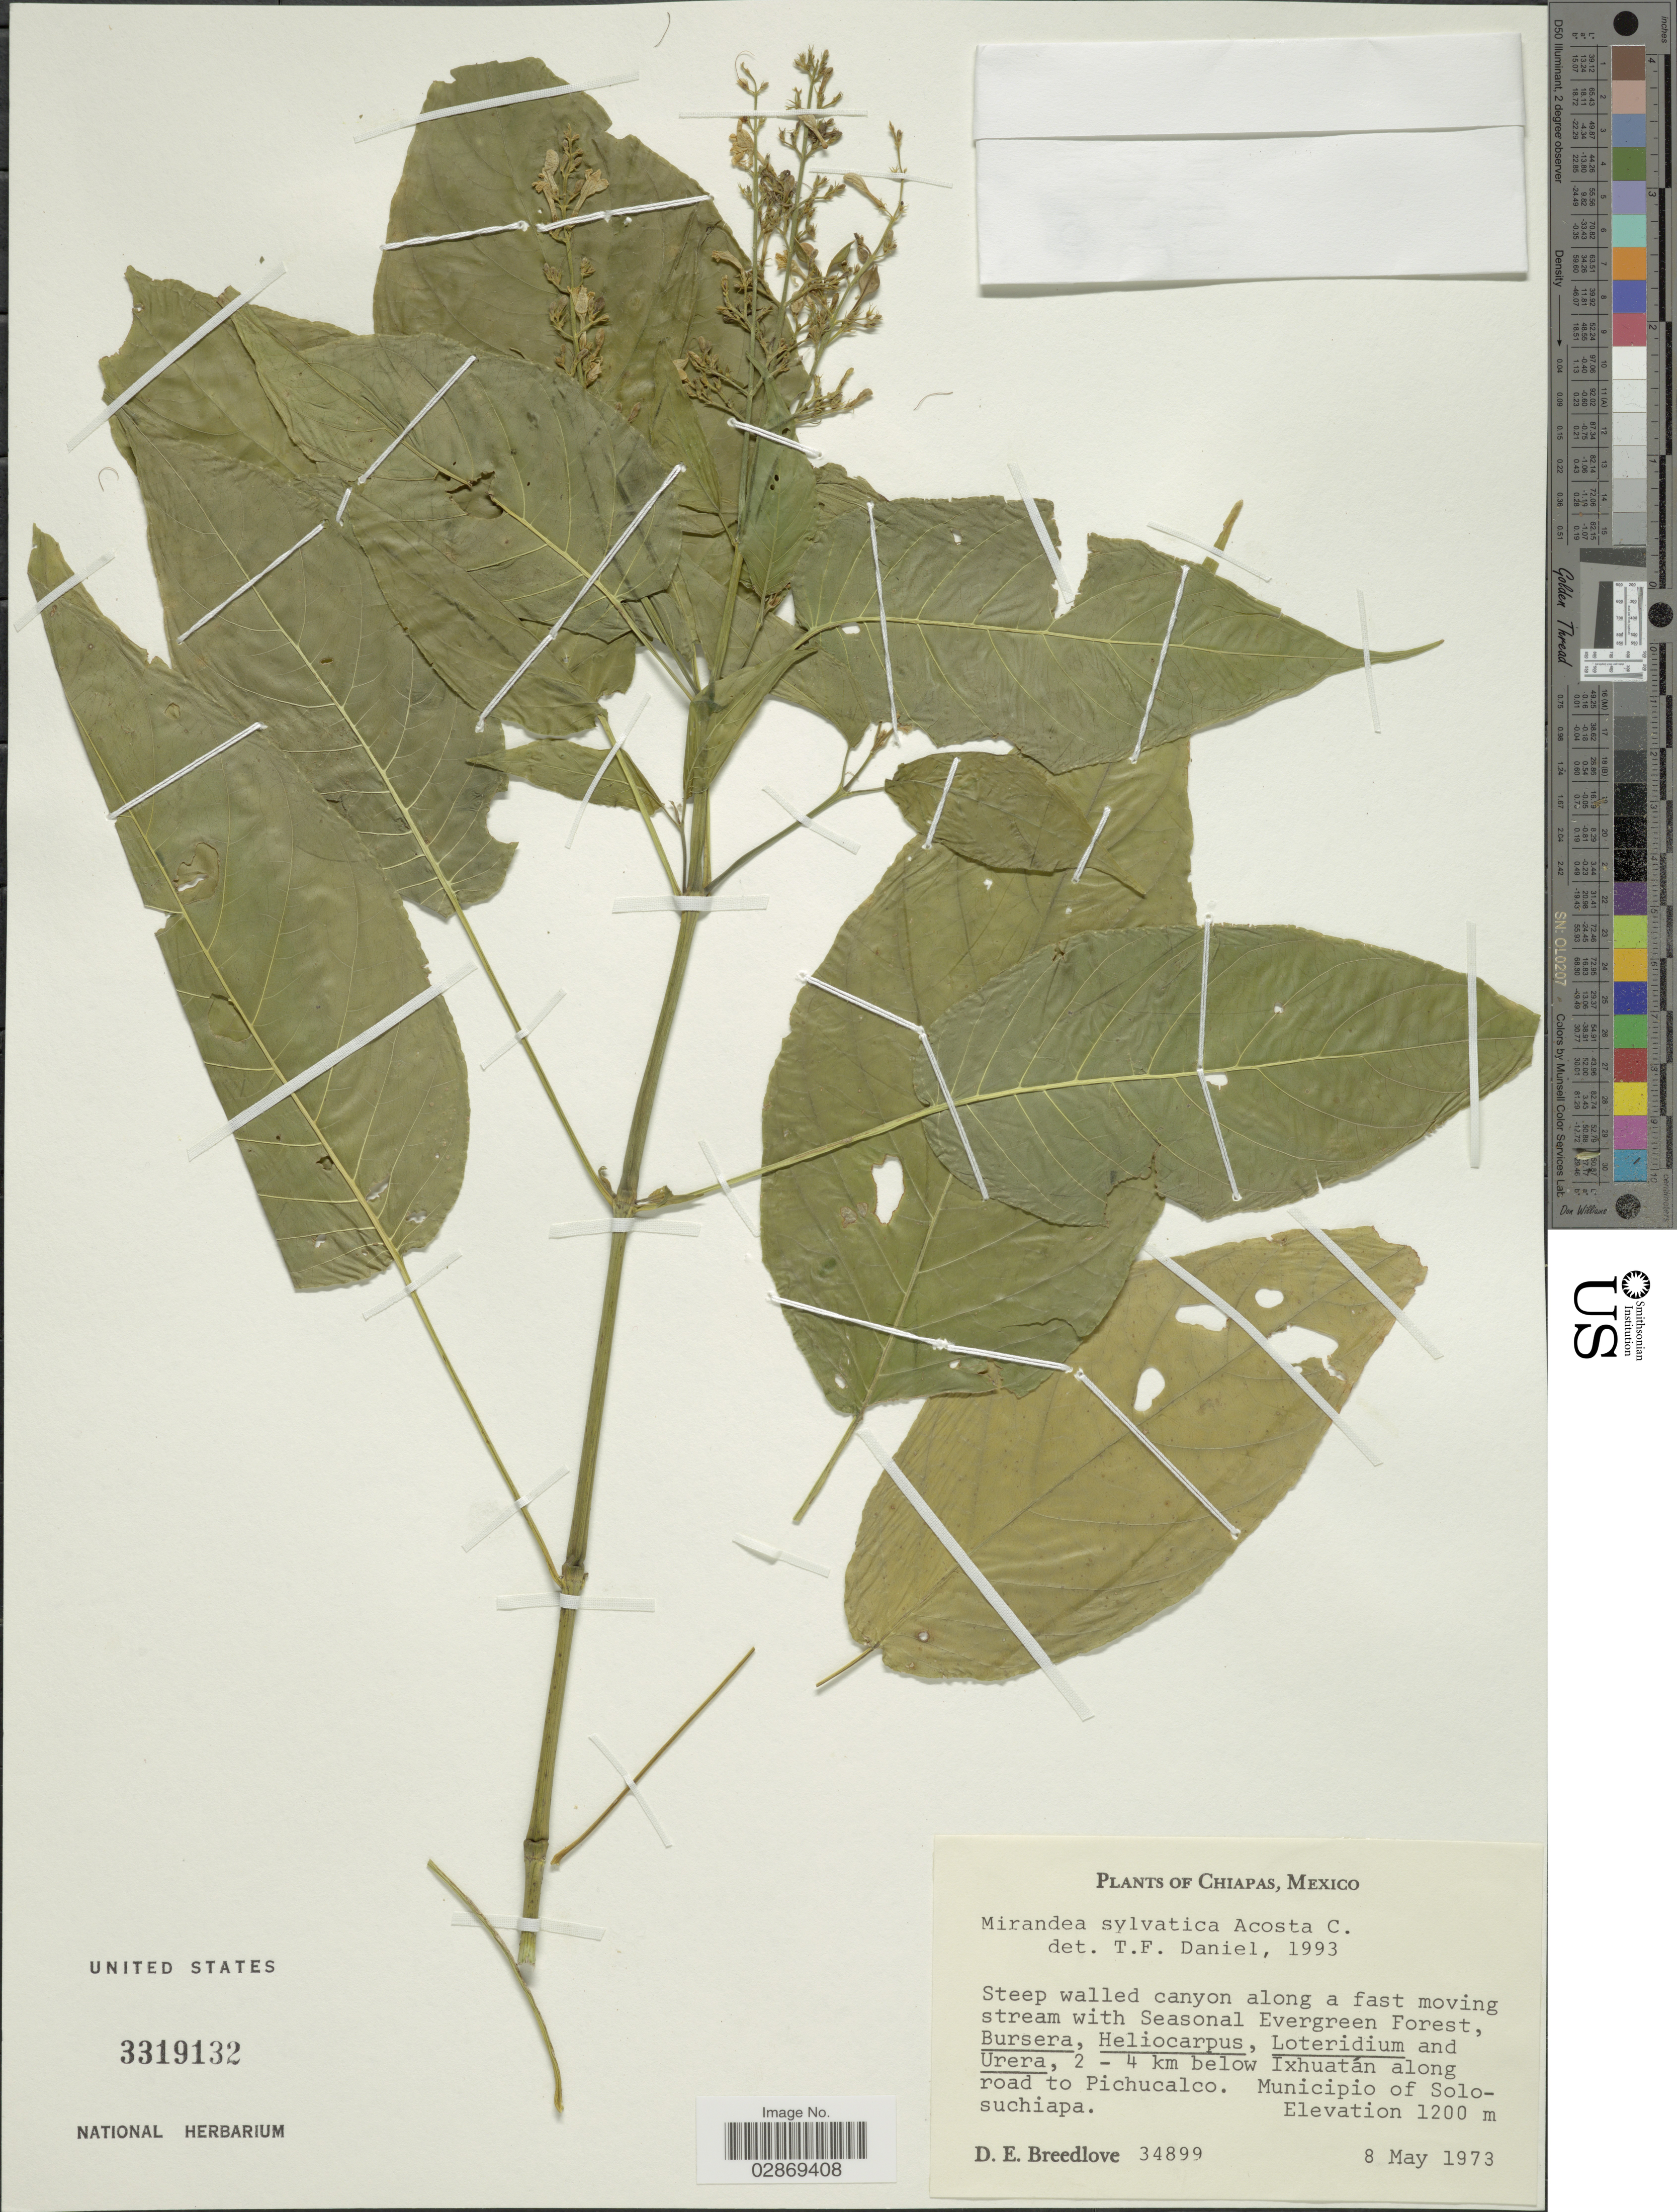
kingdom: Plantae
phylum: Tracheophyta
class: Magnoliopsida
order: Lamiales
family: Acanthaceae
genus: Mirandea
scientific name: Mirandea sylvatica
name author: Acosta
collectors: D. E. Breedlove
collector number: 34899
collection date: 1973-05-08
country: Mexico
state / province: Chiapas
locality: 2 - 4 km below Ixhuatán along road to Pichucalco, Municipio of Solosuchiapa.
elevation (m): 1200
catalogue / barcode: US 3319132